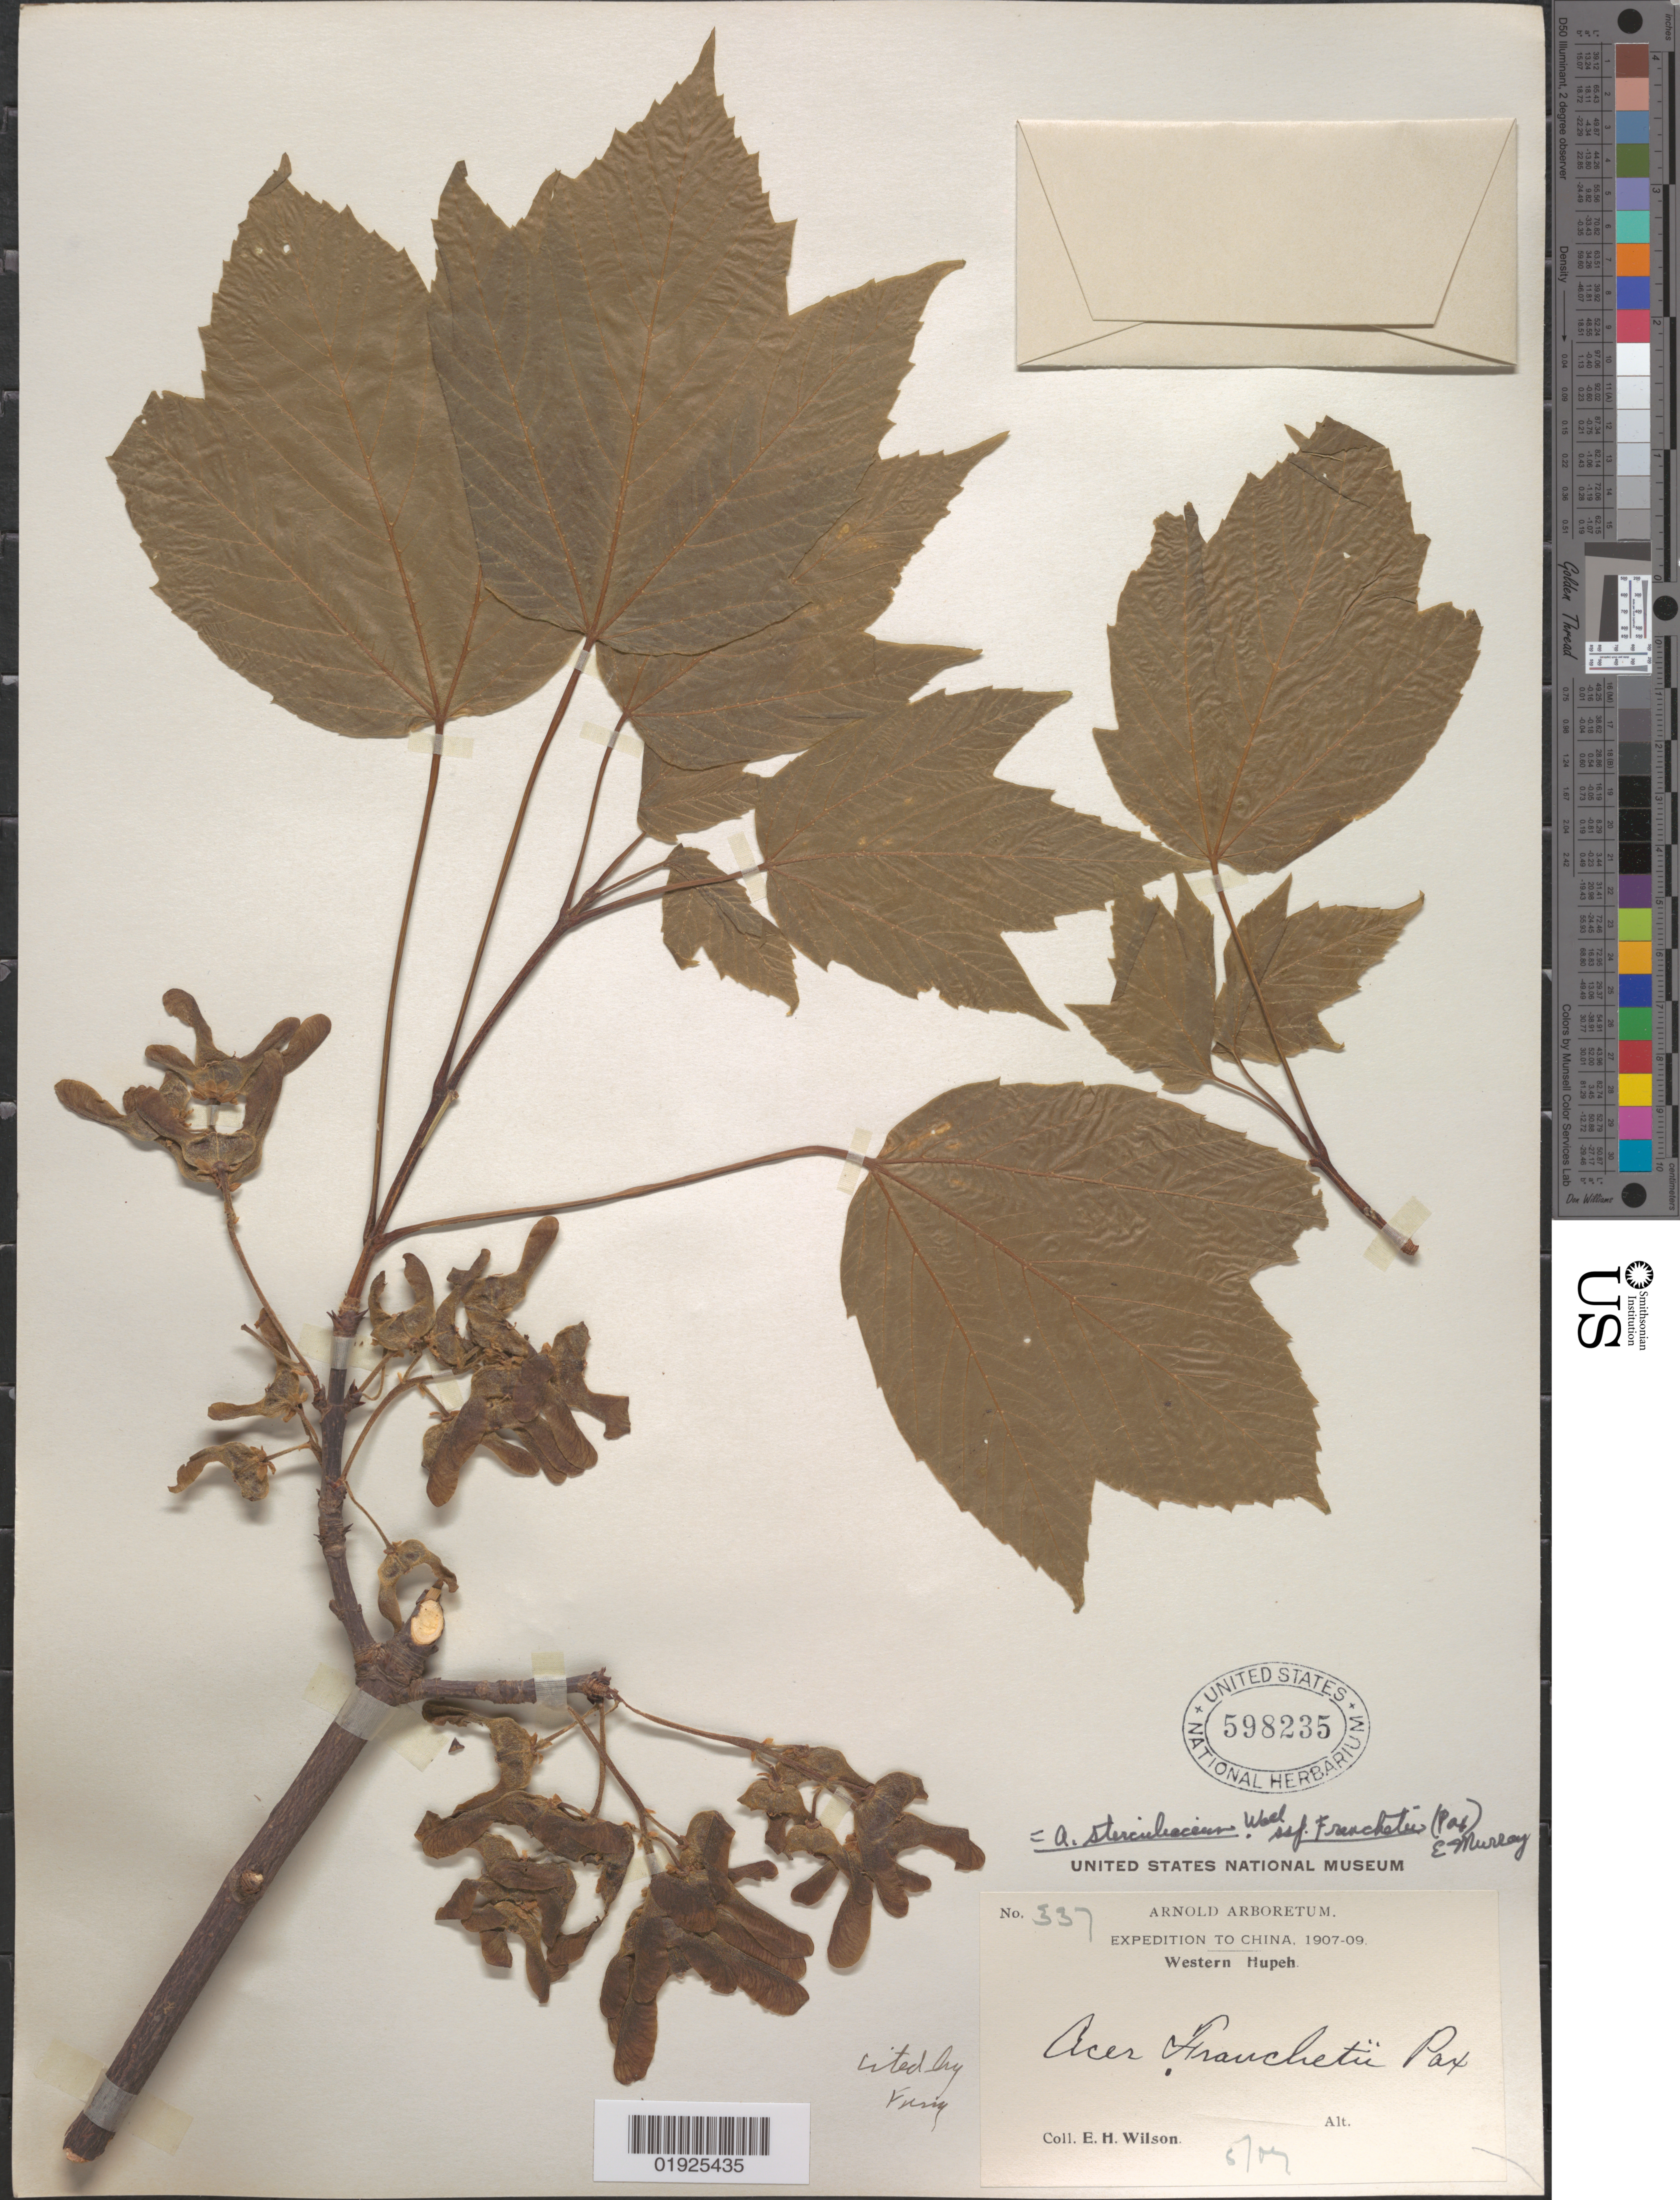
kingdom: Plantae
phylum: Tracheophyta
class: Magnoliopsida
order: Sapindales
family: Sapindaceae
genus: Acer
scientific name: Acer sterculiaceum subsp. franchetii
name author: (Pax) A.E. Murray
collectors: E. H. Wilson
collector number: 337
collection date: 1907-05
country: China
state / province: Hubei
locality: Western Hupeh [Hubei]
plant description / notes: Note: same coll. number, different dates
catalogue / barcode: US 598235